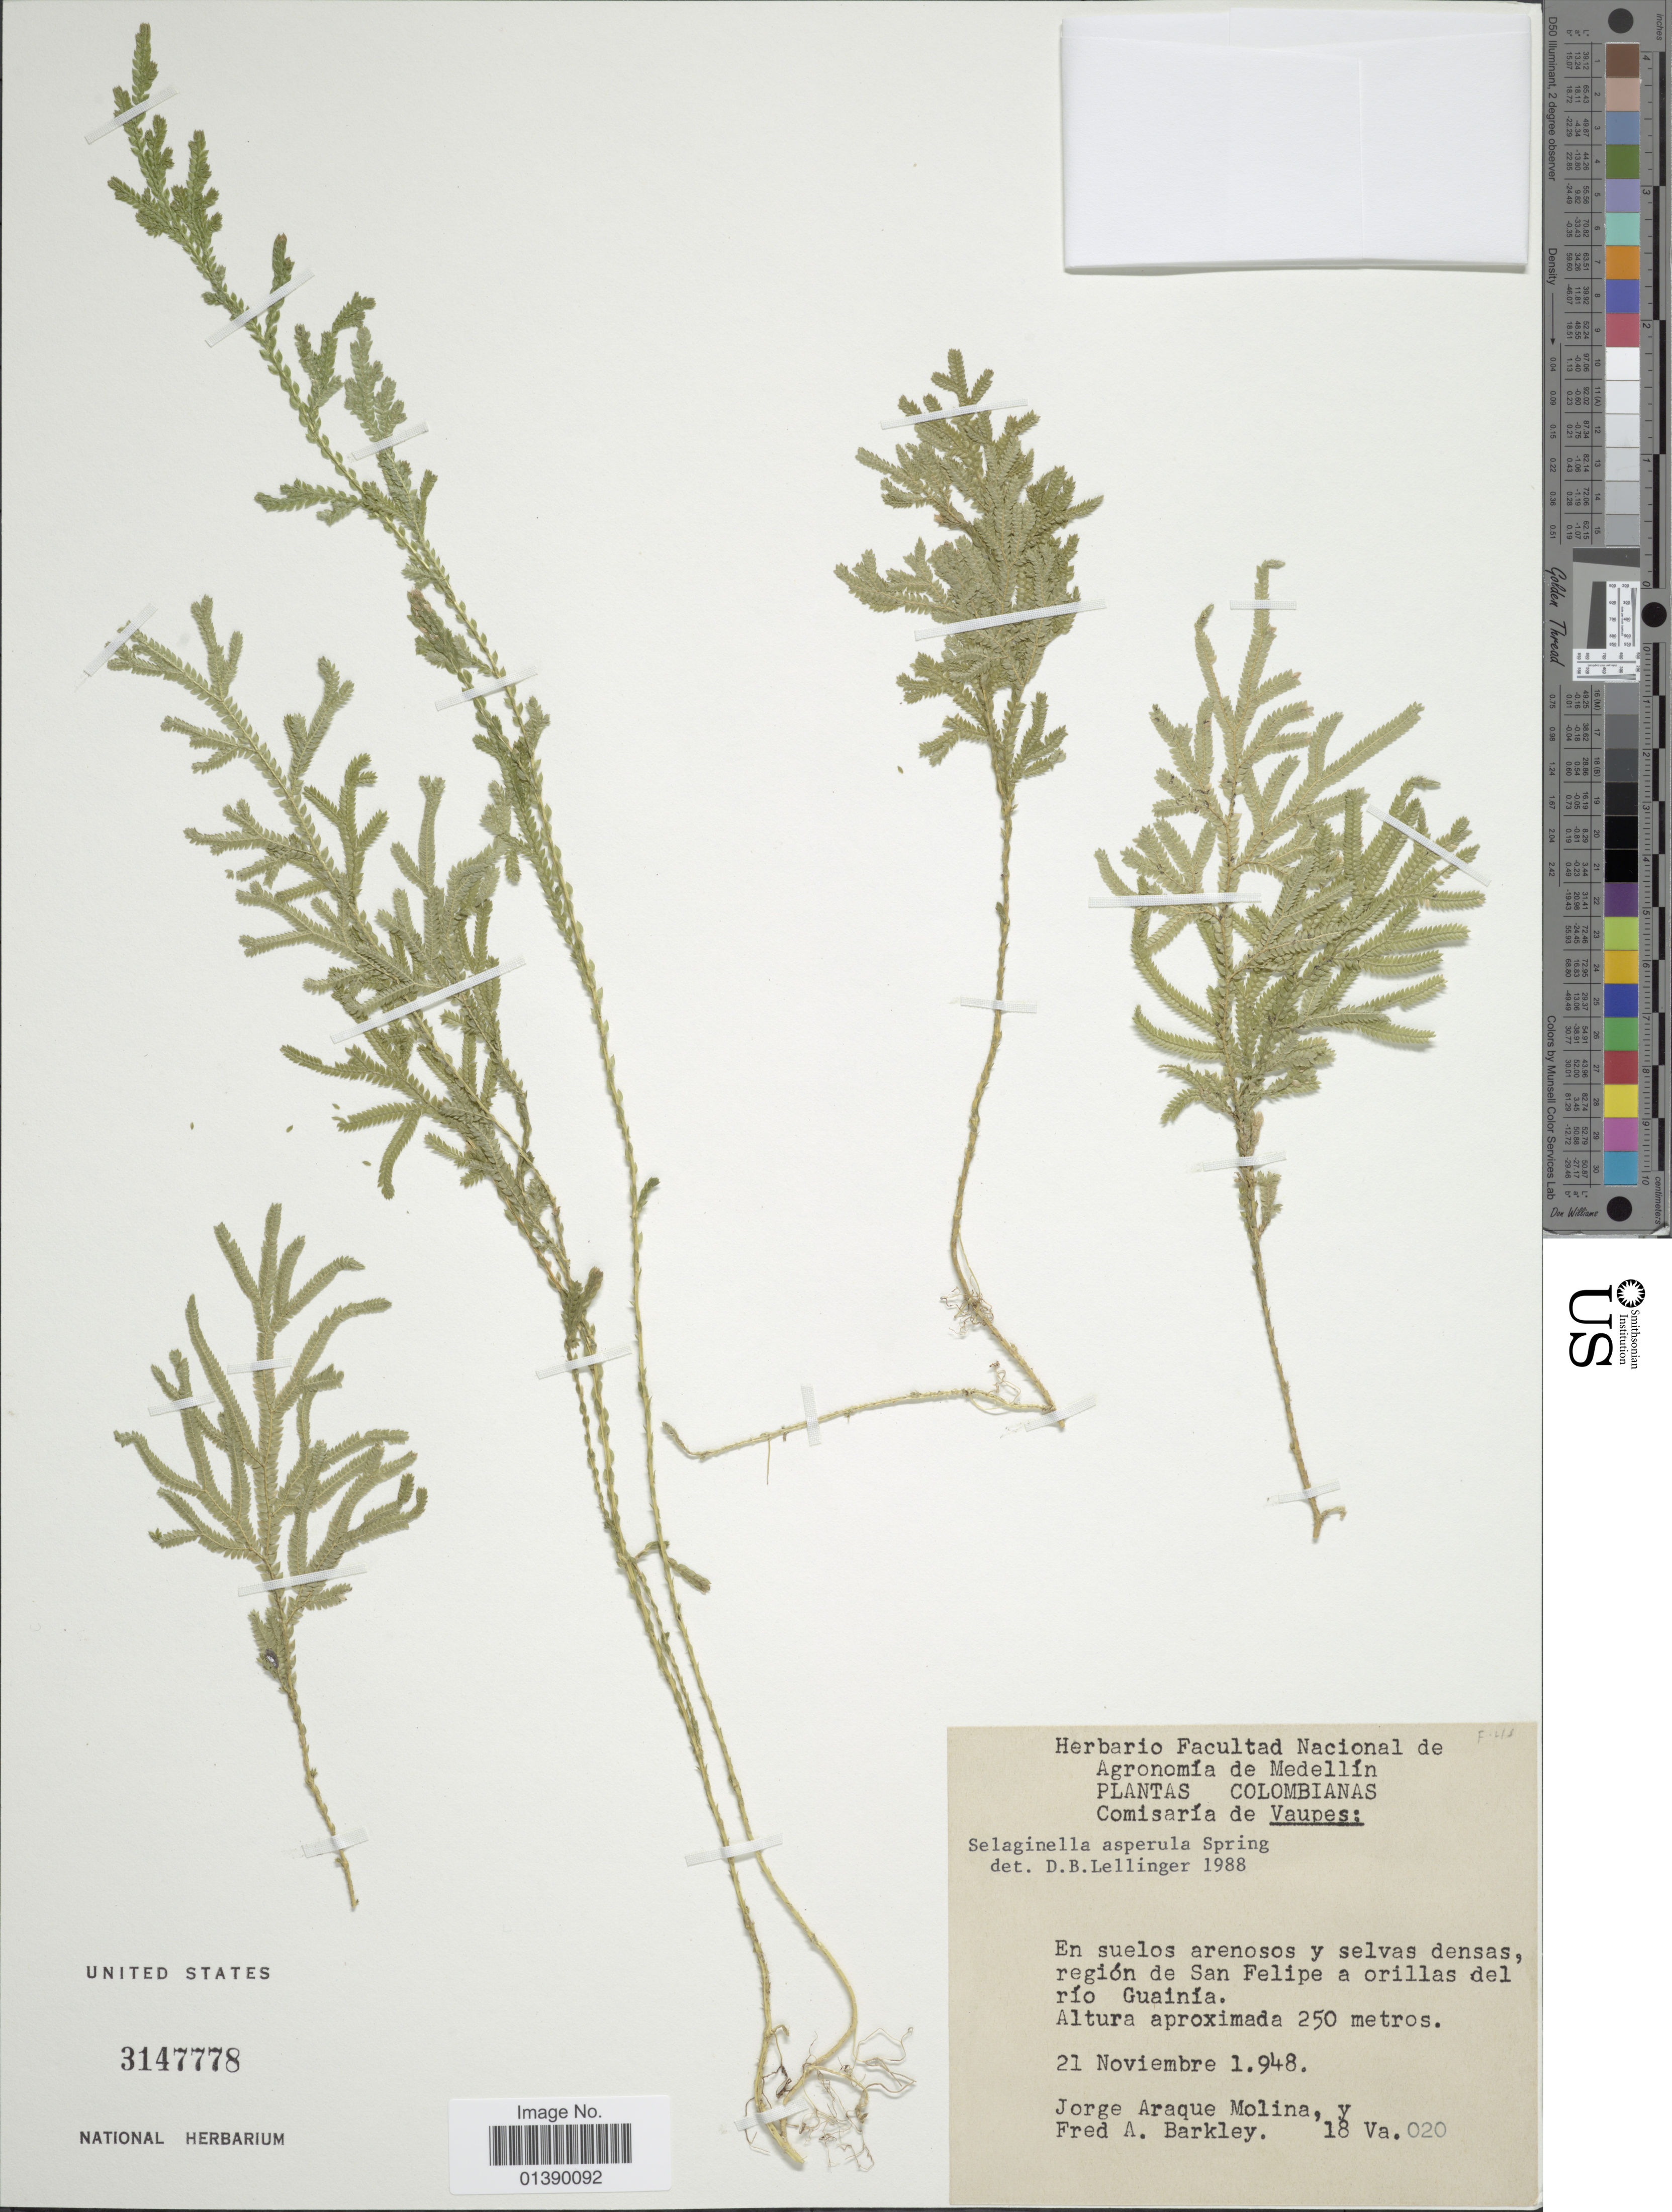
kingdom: Plantae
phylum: Tracheophyta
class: Lycopodiopsida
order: Selaginellales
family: Selaginellaceae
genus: Selaginella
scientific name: Selaginella asperula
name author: Spring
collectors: J. A. Molina & F. A. Barkley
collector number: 18 Va. 020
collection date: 1948-11-21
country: Colombia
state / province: Vaupés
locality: En suelos arenosos y selvas densas, región de San felipe a orillas del río Guainia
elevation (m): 250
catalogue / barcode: US 3147778